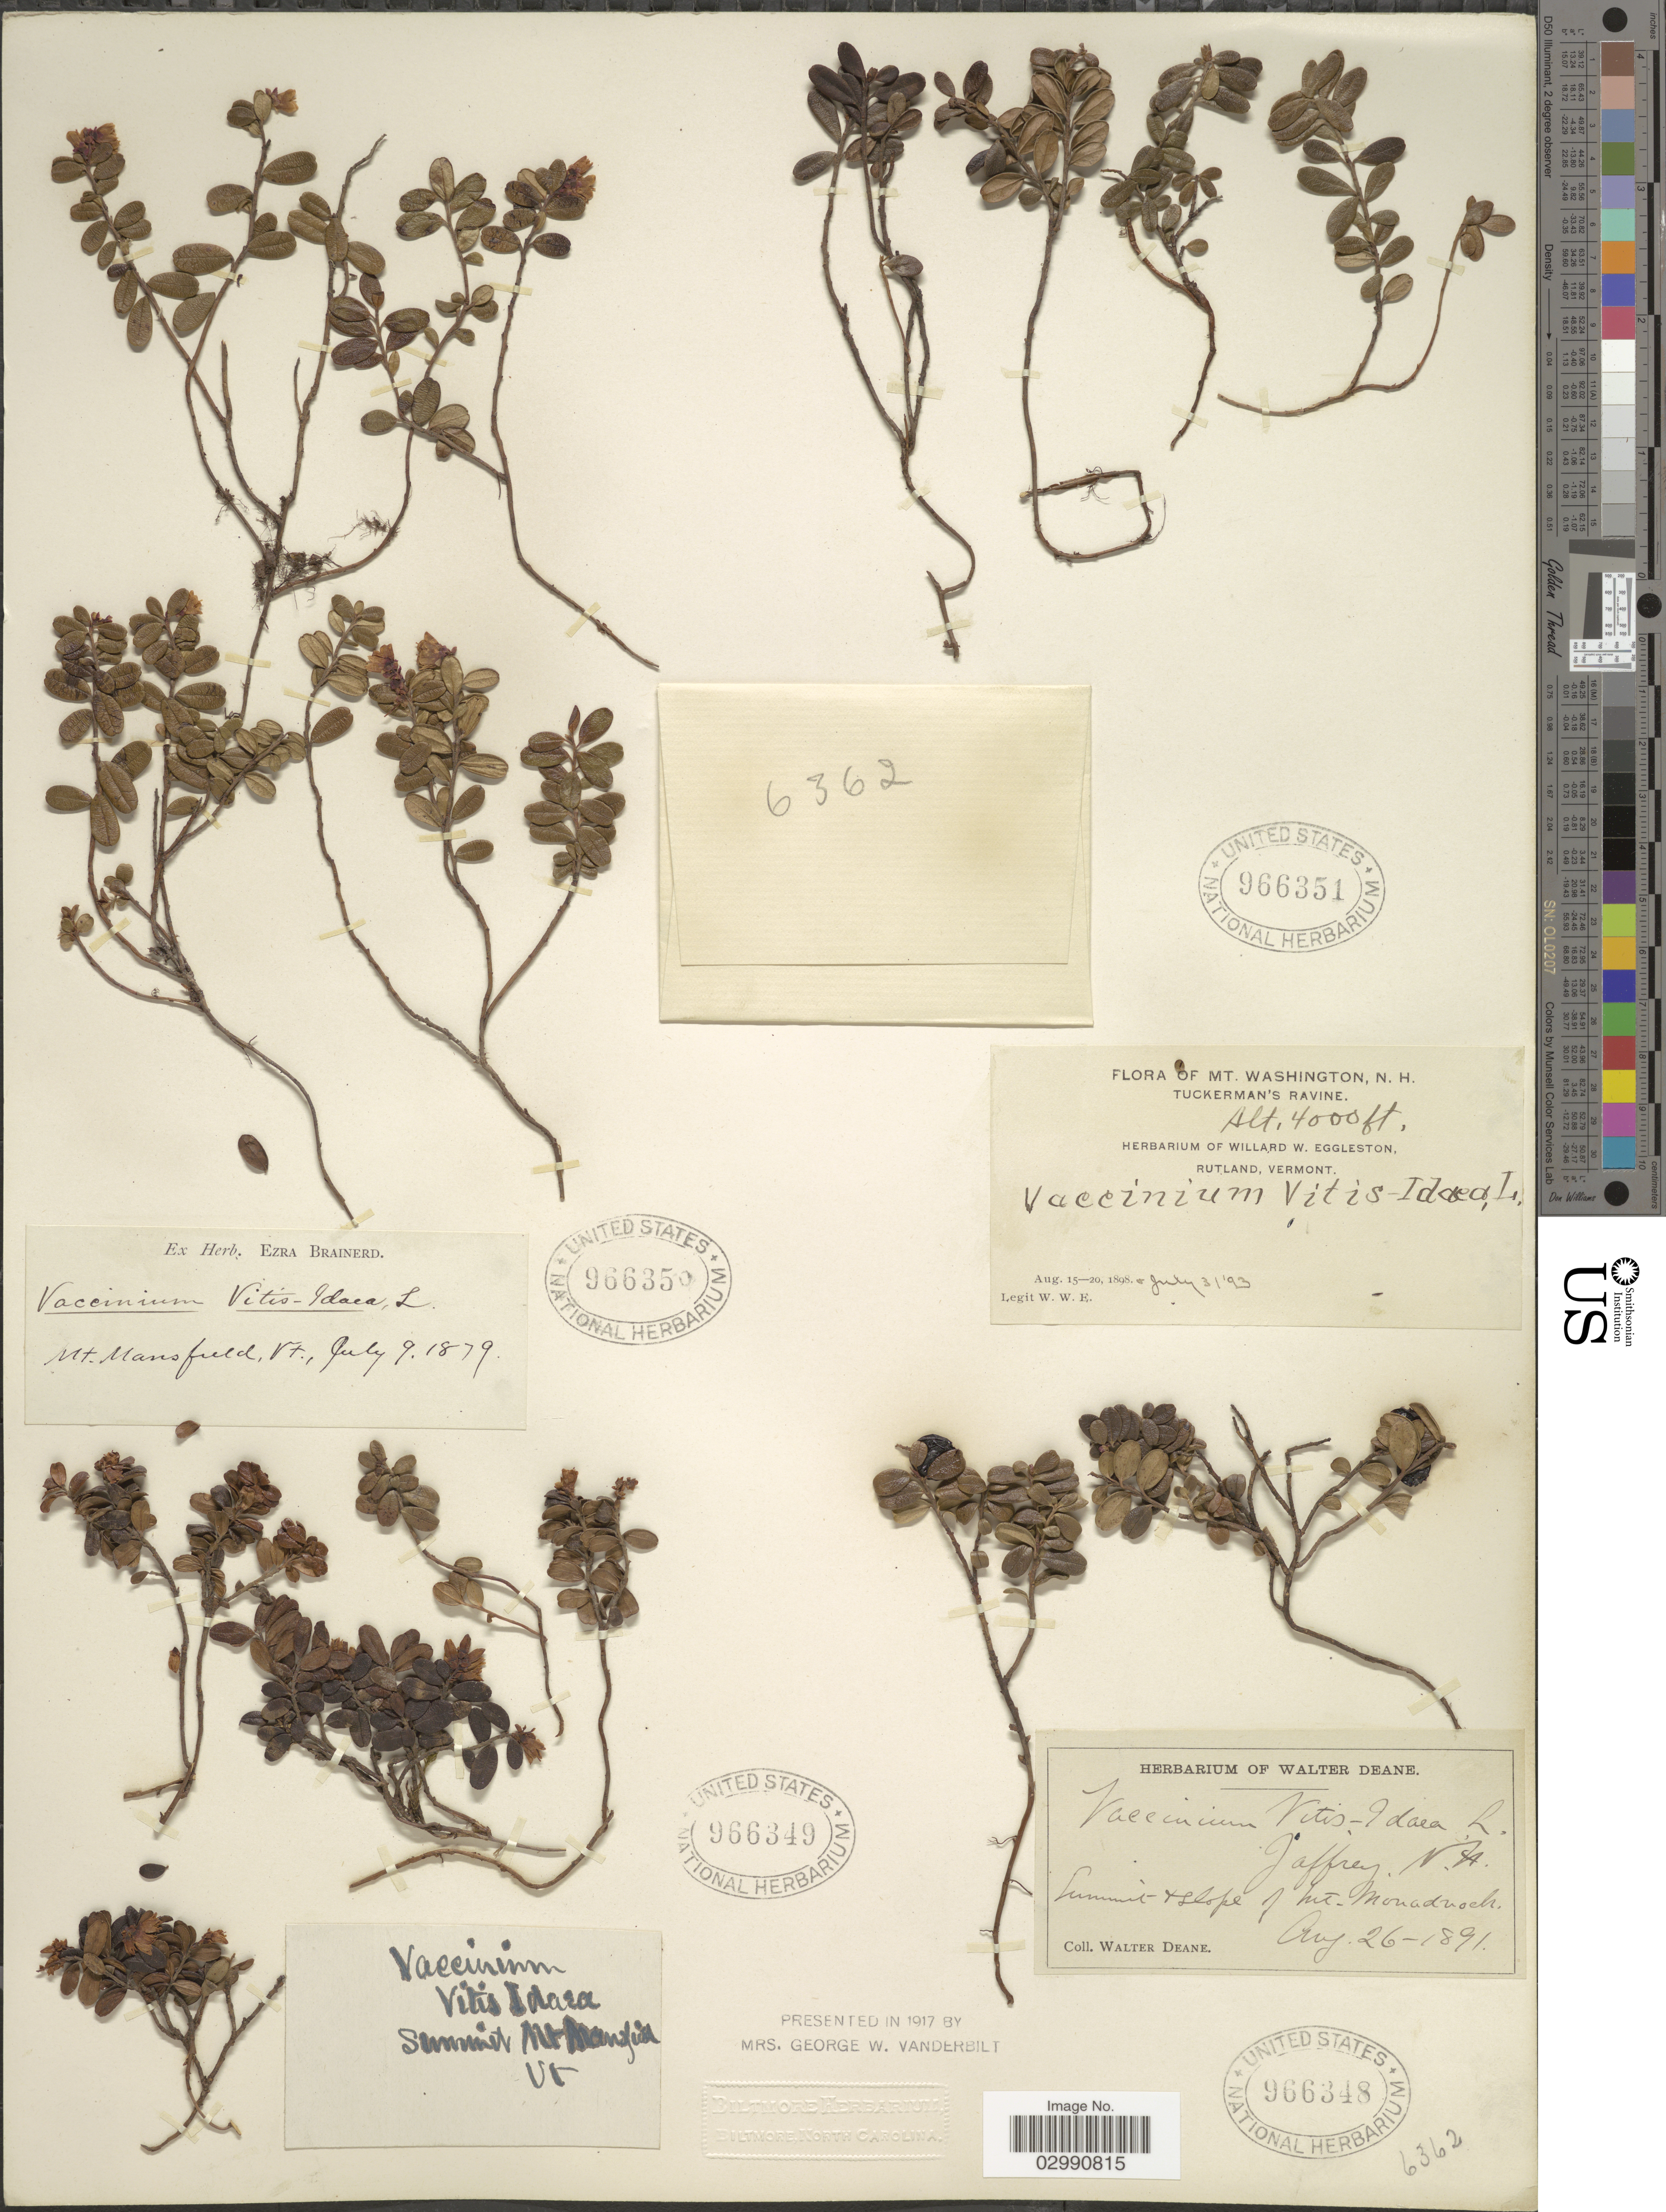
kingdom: Plantae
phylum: Tracheophyta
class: Magnoliopsida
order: Ericales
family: Ericaceae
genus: Vaccinium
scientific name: Vaccinium vitis-idaea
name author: L.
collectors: W. Deane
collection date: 1891-08-26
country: United States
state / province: New Hampshire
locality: Jaffrey. Summit + slopes of Mt. Monadnock.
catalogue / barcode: US 966348